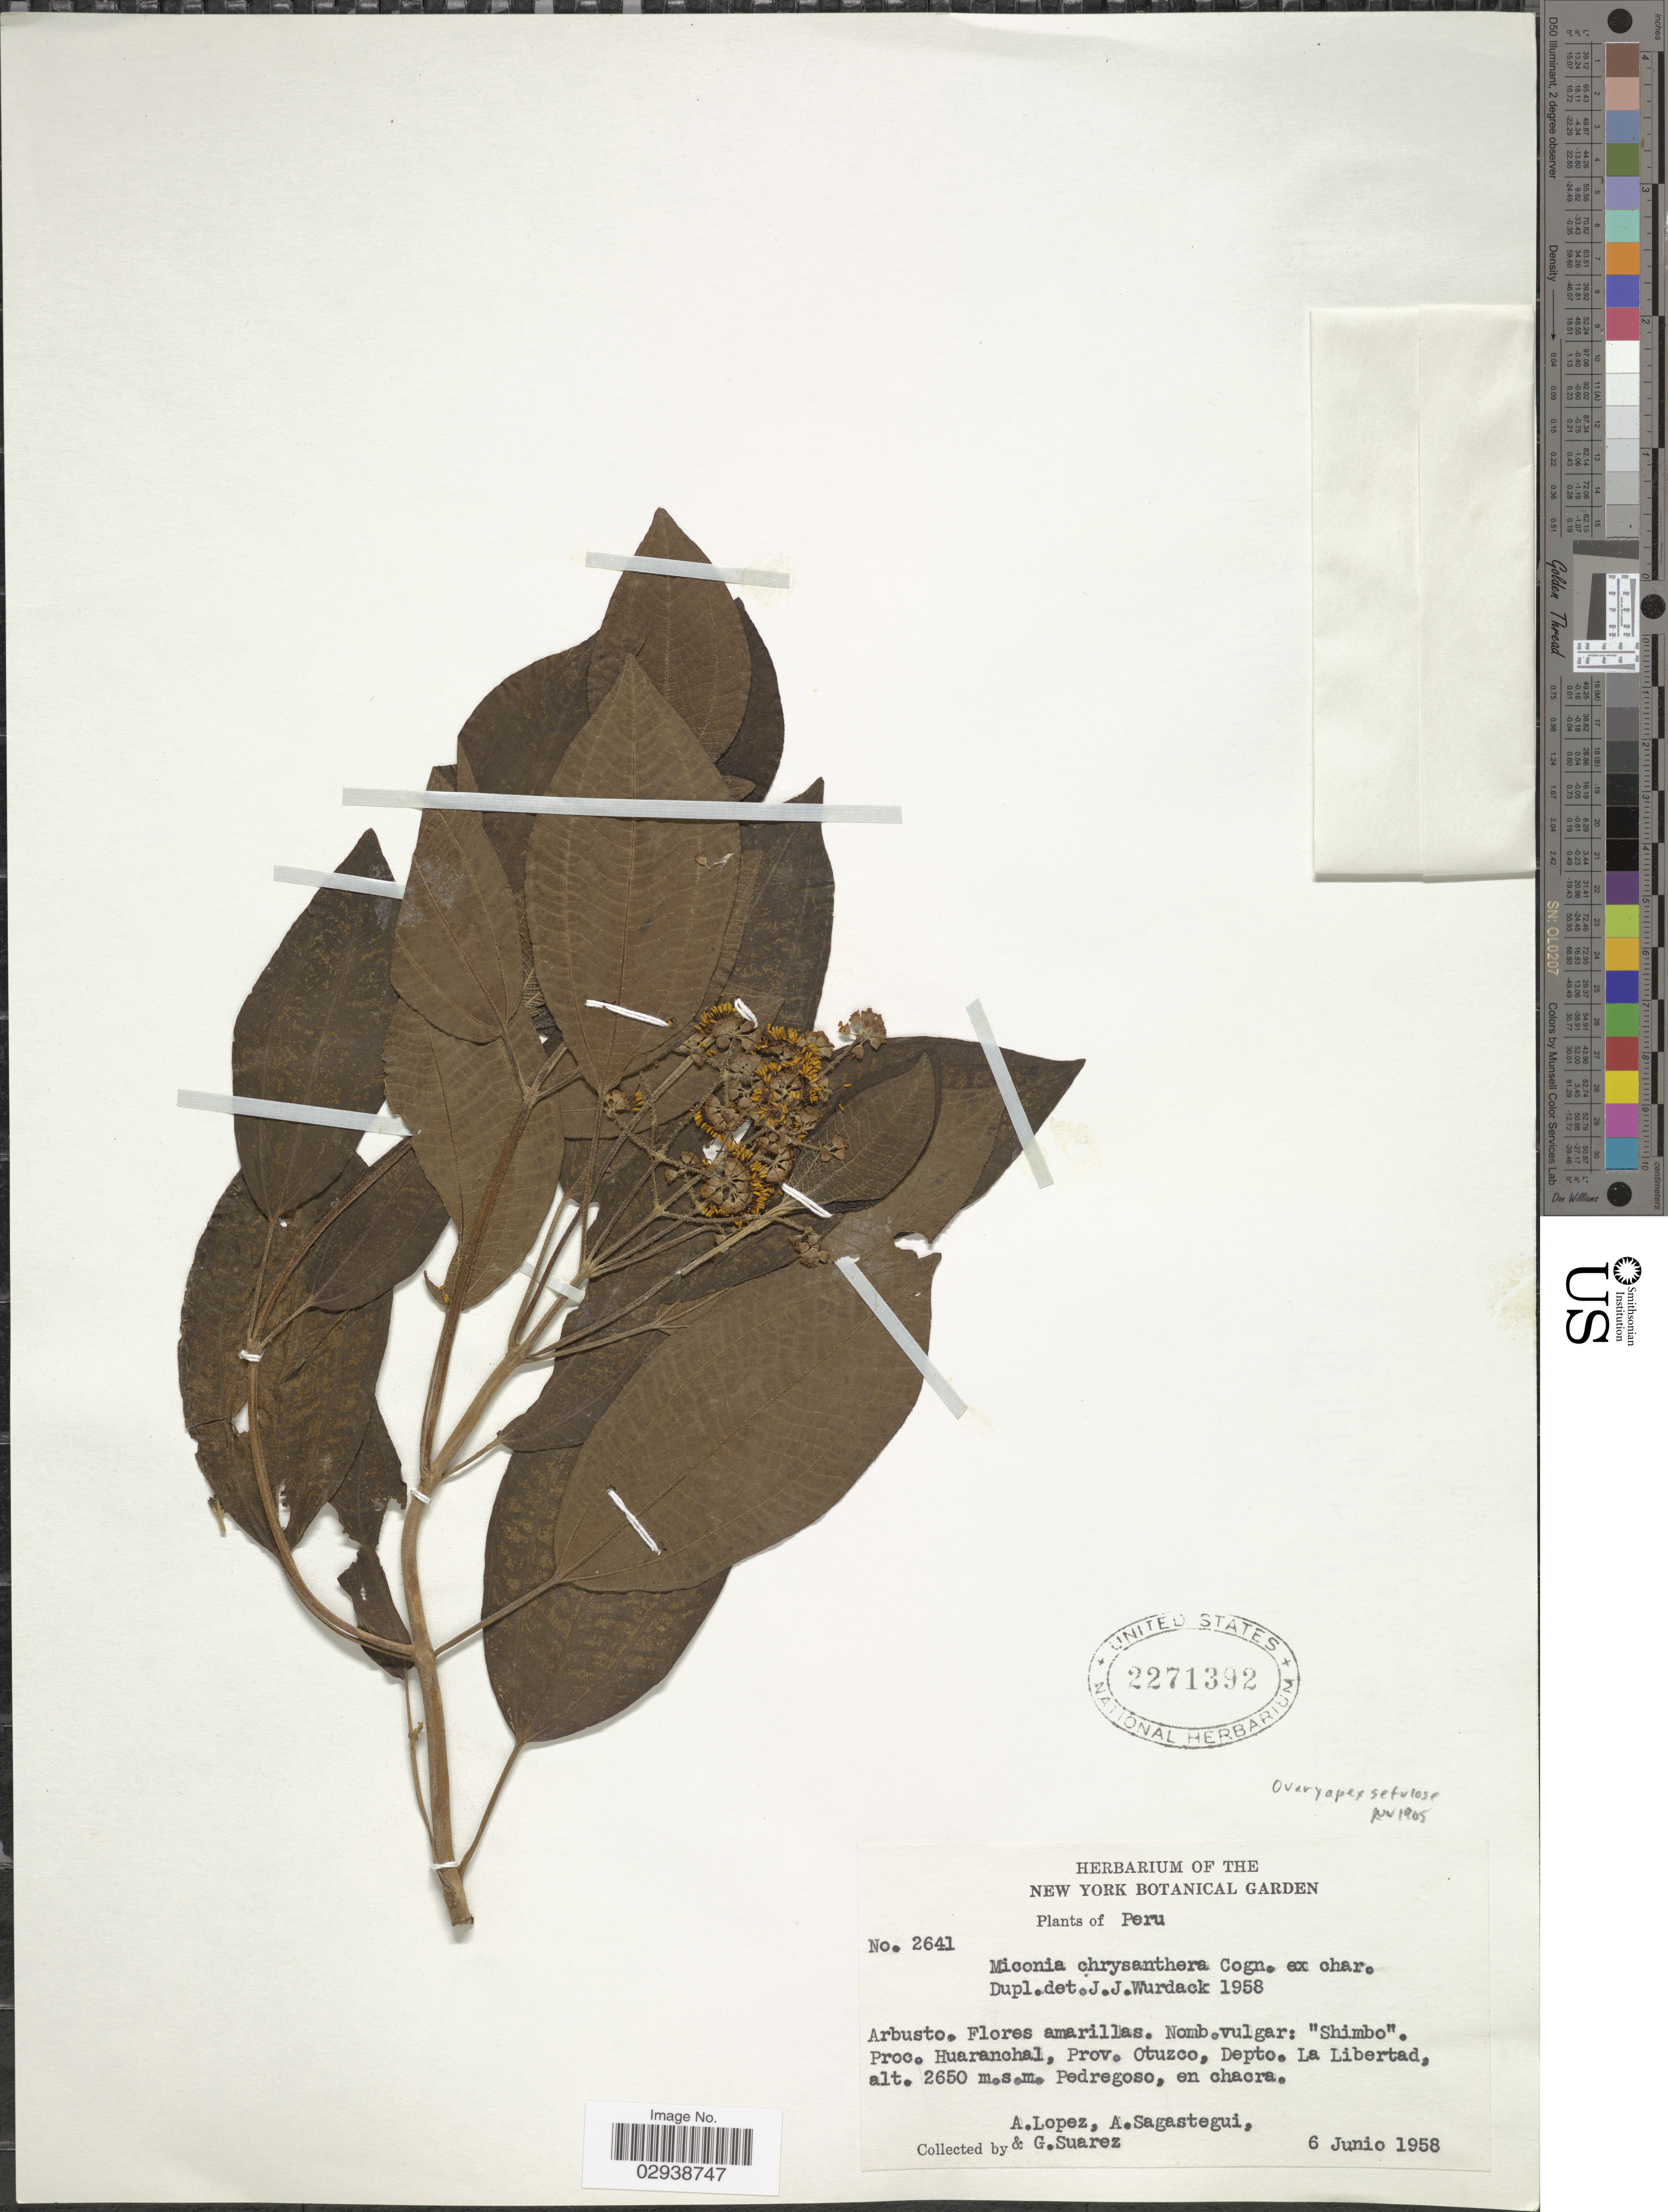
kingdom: Plantae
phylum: Tracheophyta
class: Magnoliopsida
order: Myrtales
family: Melastomataceae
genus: Miconia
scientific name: Miconia denticulata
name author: Naudin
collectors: A. Lopez, C. Sagástegui & G. Suárez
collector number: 2641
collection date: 1958-06-26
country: Peru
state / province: La Libertad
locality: Proc. Huaranchal, Prov. Otuzco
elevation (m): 2650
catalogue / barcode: US 2271392